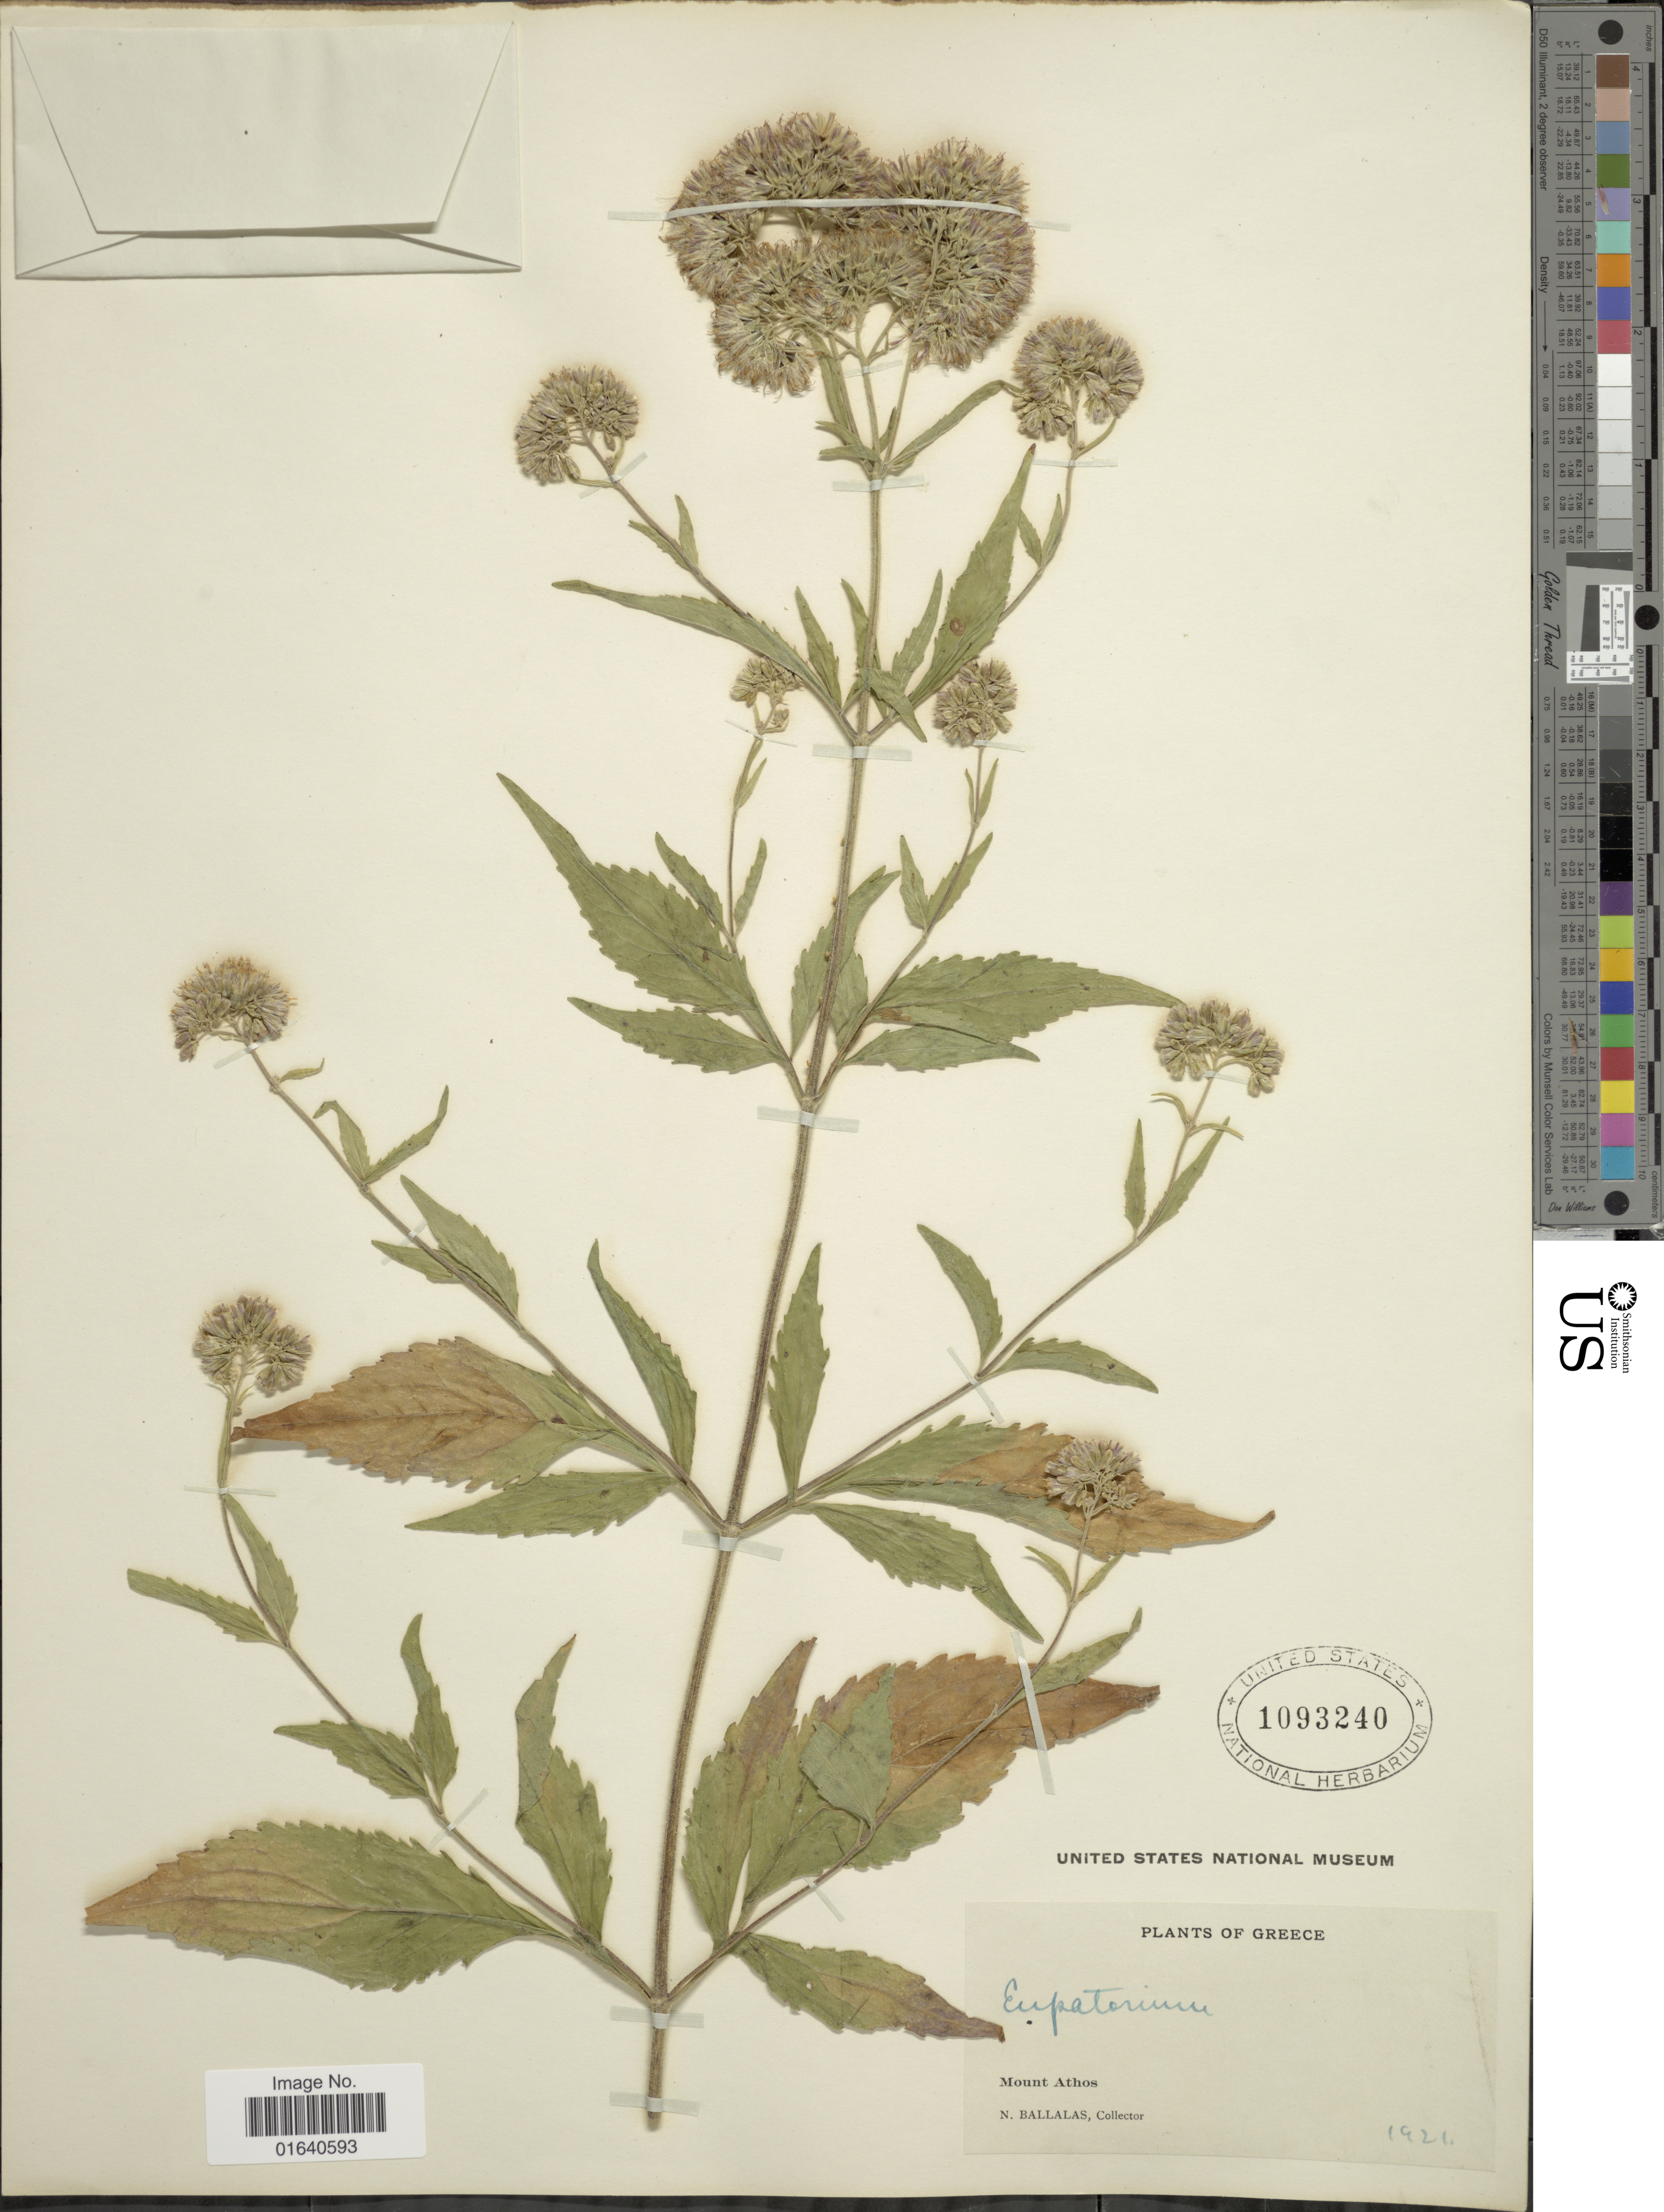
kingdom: Plantae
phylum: Tracheophyta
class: Magnoliopsida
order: Asterales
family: Asteraceae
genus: Eupatorium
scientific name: Eupatorium cannabinum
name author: L.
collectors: N. Ballalas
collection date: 1921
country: Greece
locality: Mount Athos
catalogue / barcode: US 1093240